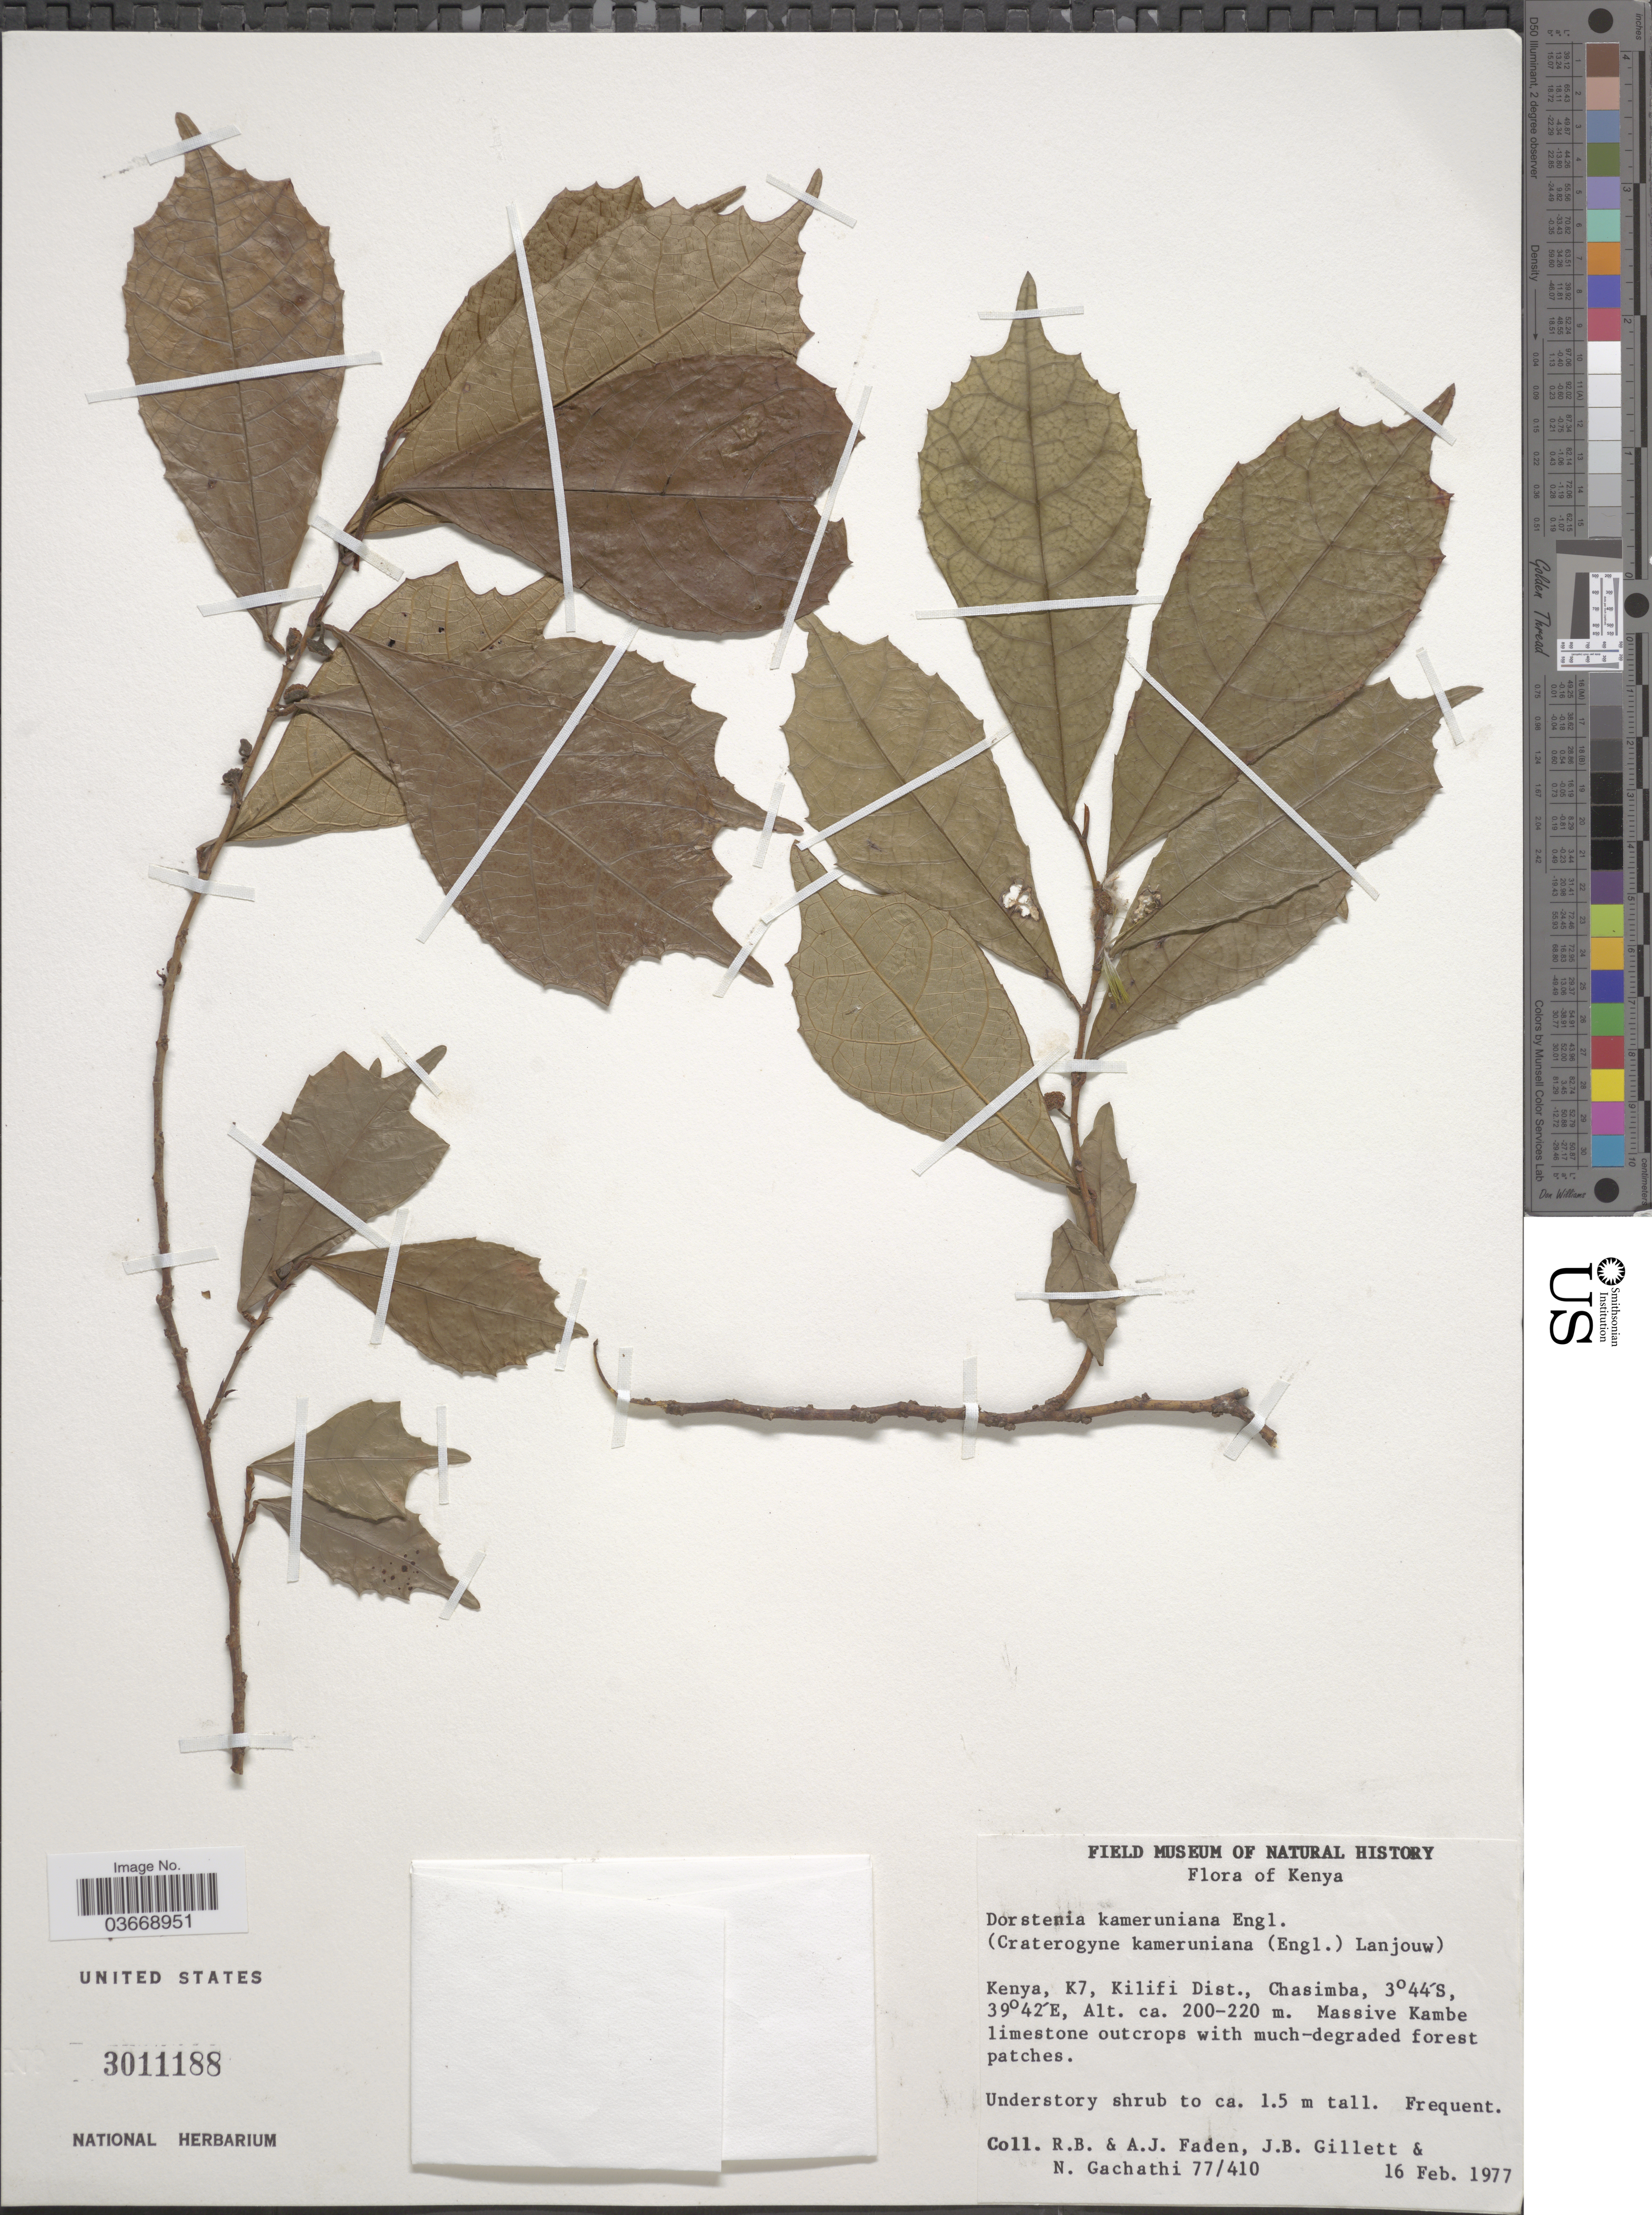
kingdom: Plantae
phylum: Tracheophyta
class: Magnoliopsida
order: Rosales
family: Moraceae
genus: Dorstenia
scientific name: Dorstenia kameruniana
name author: Engl.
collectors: R. B. Faden, A. J. Faden, J. B. Gillett & N. Gachathi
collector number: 77/410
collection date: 1977-02-16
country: Kenya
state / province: Kilifi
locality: Kenya, K7, Kilifi Dist., Chasimba.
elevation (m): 200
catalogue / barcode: US 3011188